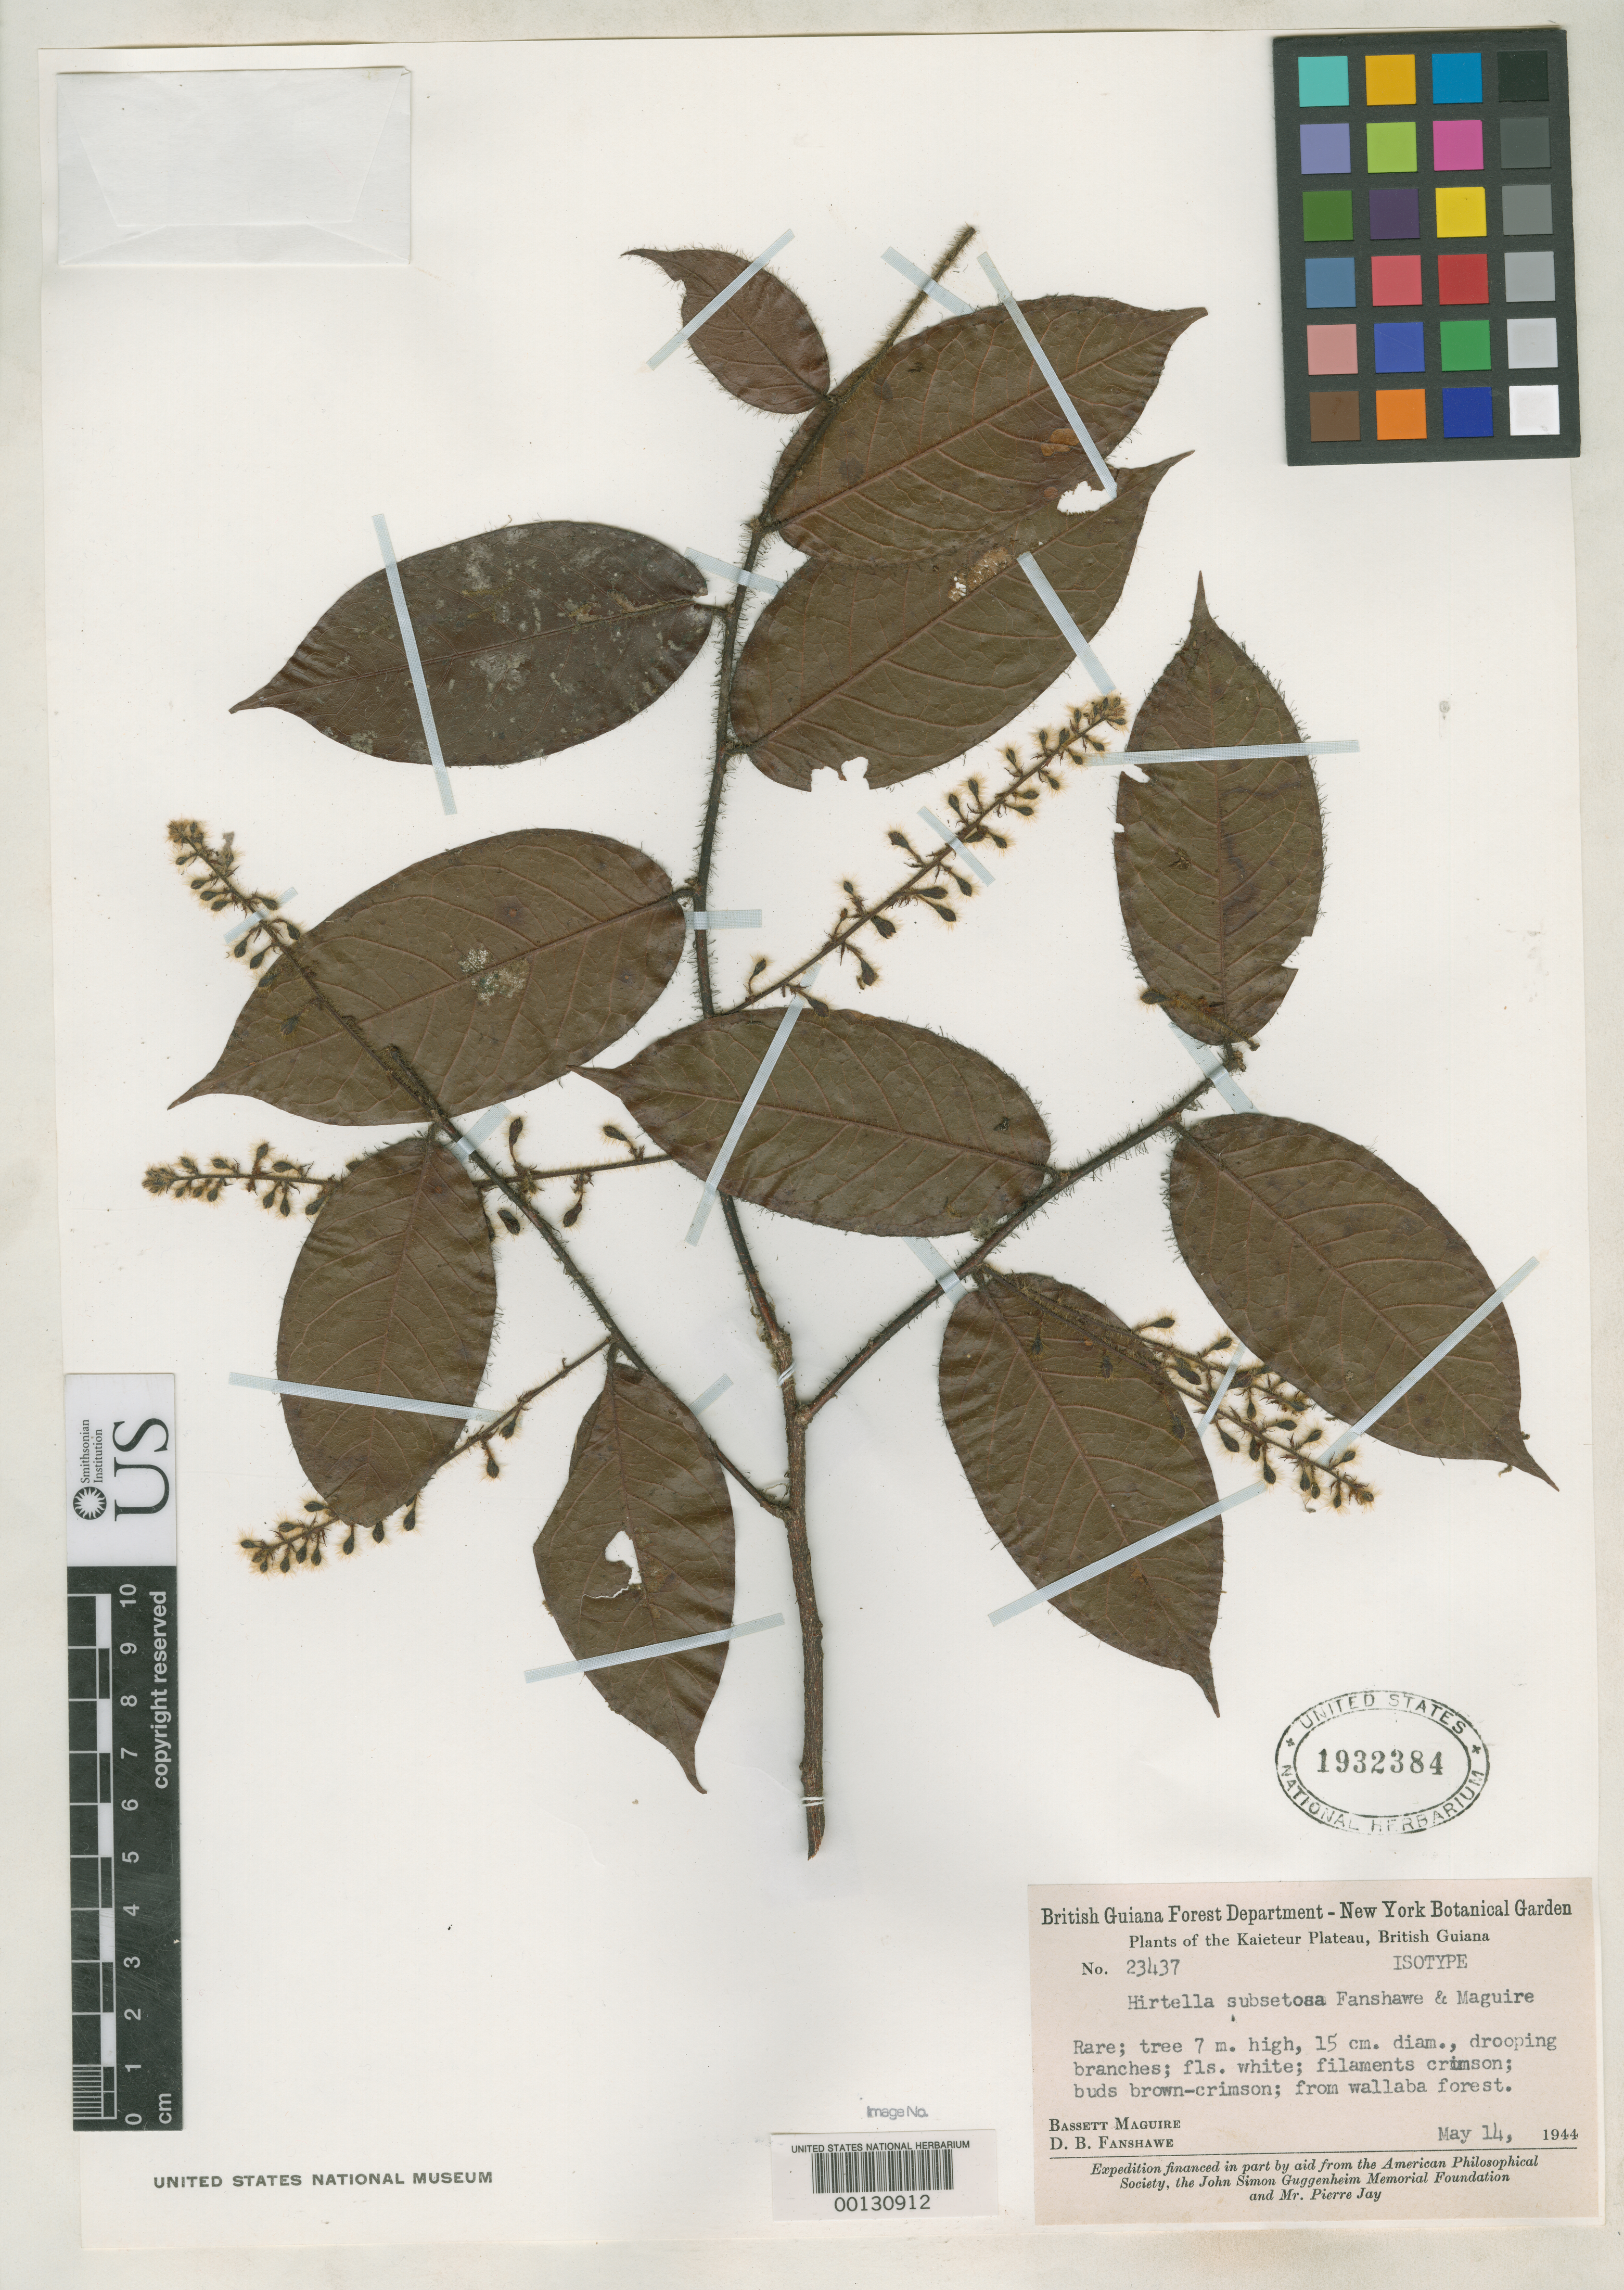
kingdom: Plantae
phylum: Tracheophyta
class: Magnoliopsida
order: Malpighiales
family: Chrysobalanaceae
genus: Hirtella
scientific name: Hirtella subsetosa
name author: Fanshawe & Maguire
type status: Isotype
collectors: B. Maguire & D. B. Fanshawe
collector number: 23437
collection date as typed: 14 May 1944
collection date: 1944-05-14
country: Guyana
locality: Kaietur Plateau.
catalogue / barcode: US 1932384